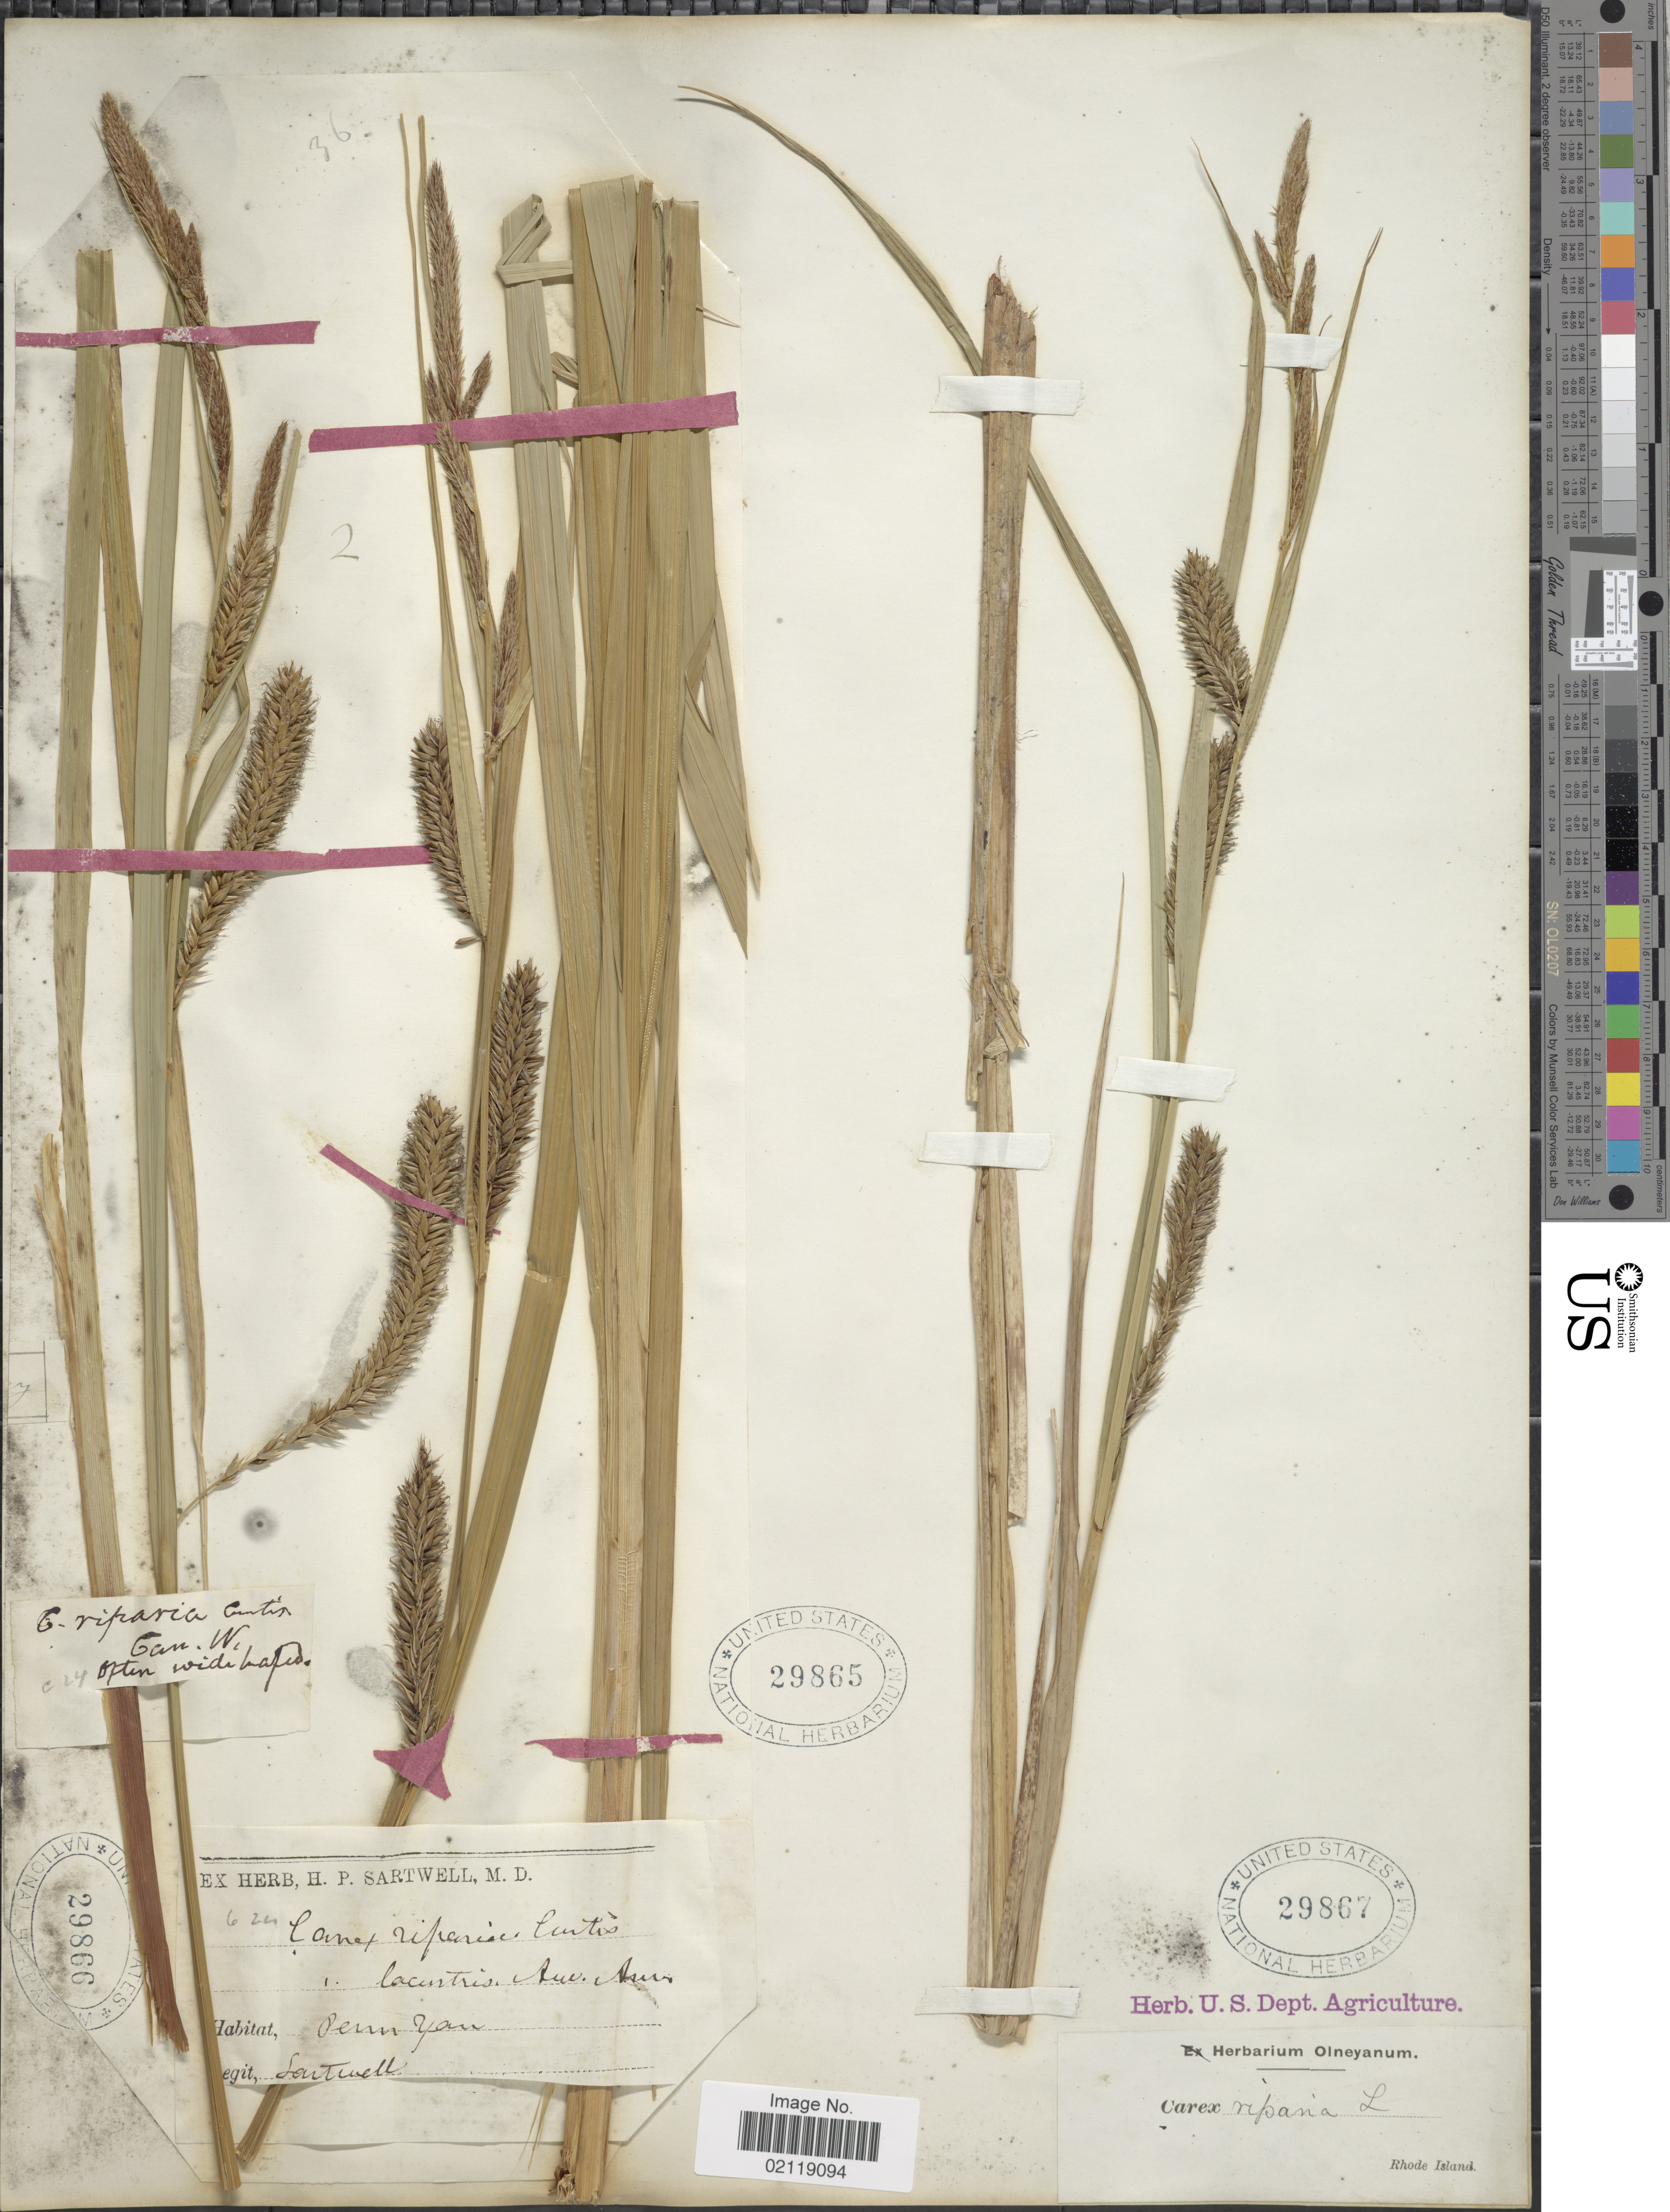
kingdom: Plantae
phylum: Tracheophyta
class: Liliopsida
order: Poales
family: Cyperaceae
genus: Carex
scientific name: Carex lacustris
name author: Willd.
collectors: H. P. Sartwell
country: United States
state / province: New York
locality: Penn Yan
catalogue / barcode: US 29865-2